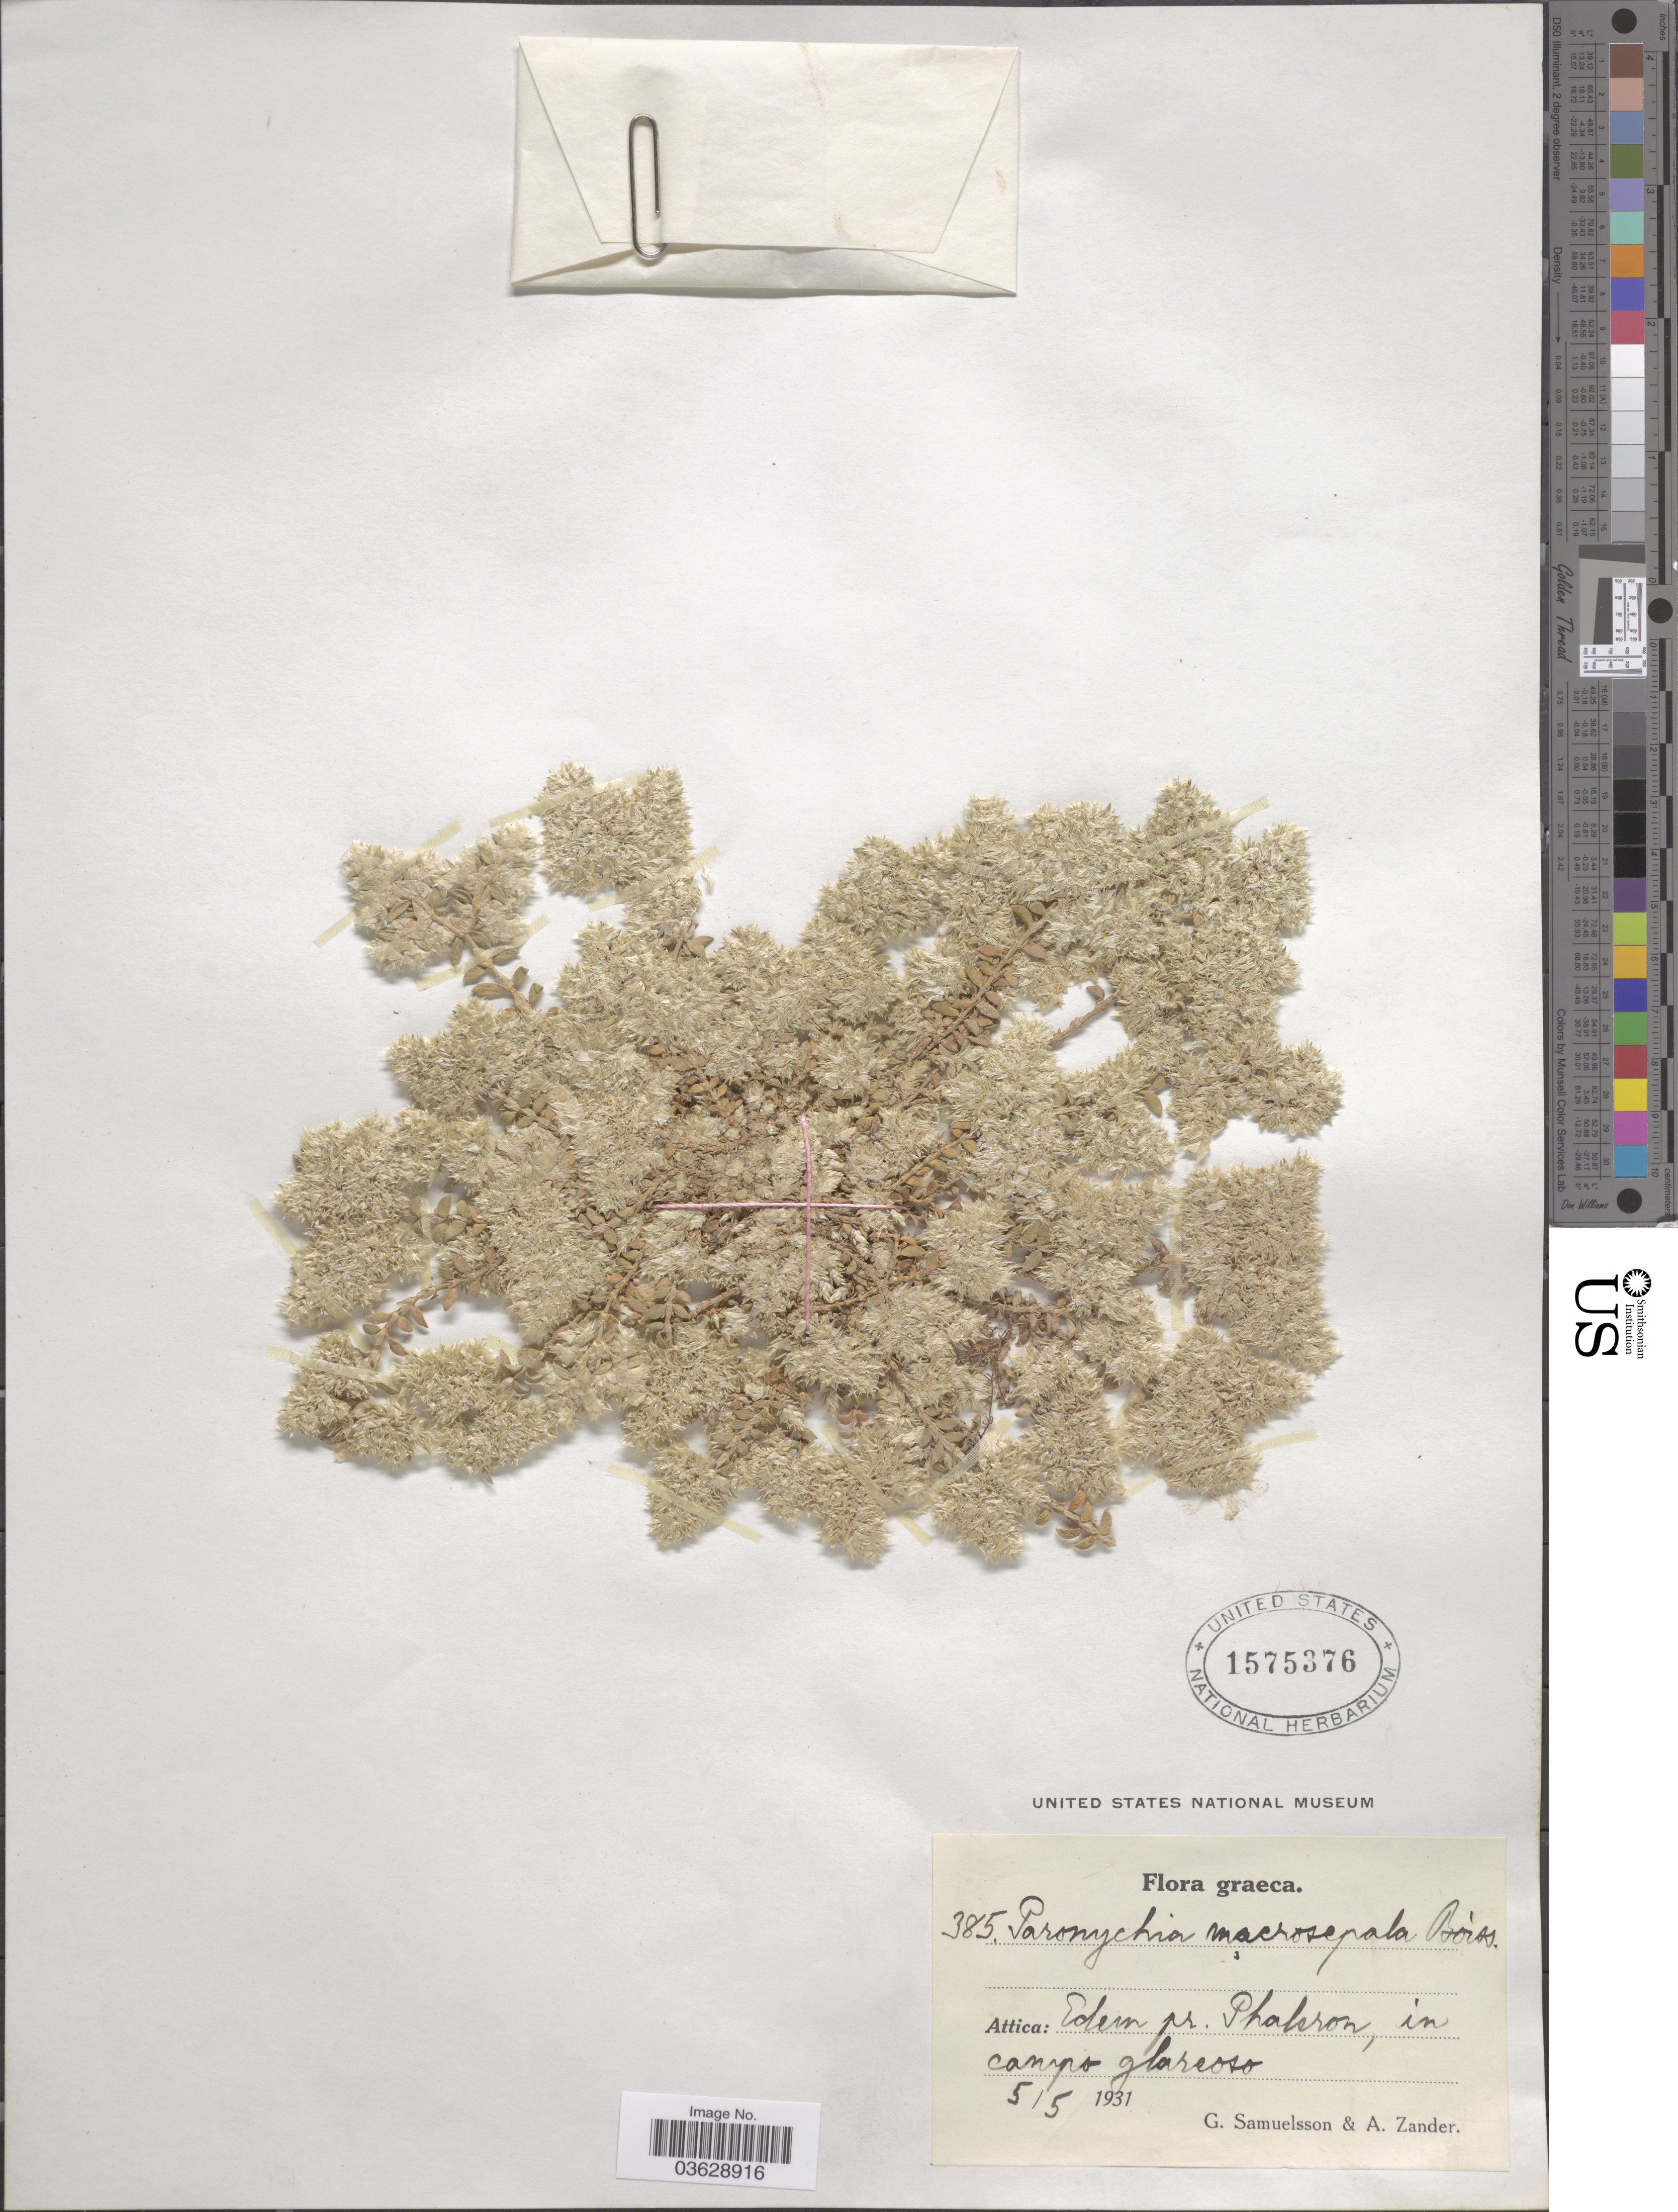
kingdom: Plantae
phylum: Tracheophyta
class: Magnoliopsida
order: Caryophyllales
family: Caryophyllaceae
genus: Paronychia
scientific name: Paronychia macrosepala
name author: Boiss.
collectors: G. Samuelsson & A. Zander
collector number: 385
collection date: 1931-05-05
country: Greece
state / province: Attica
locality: Graeca. Edem pr. Phaleron, in campo glareoso.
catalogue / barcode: US 1575376